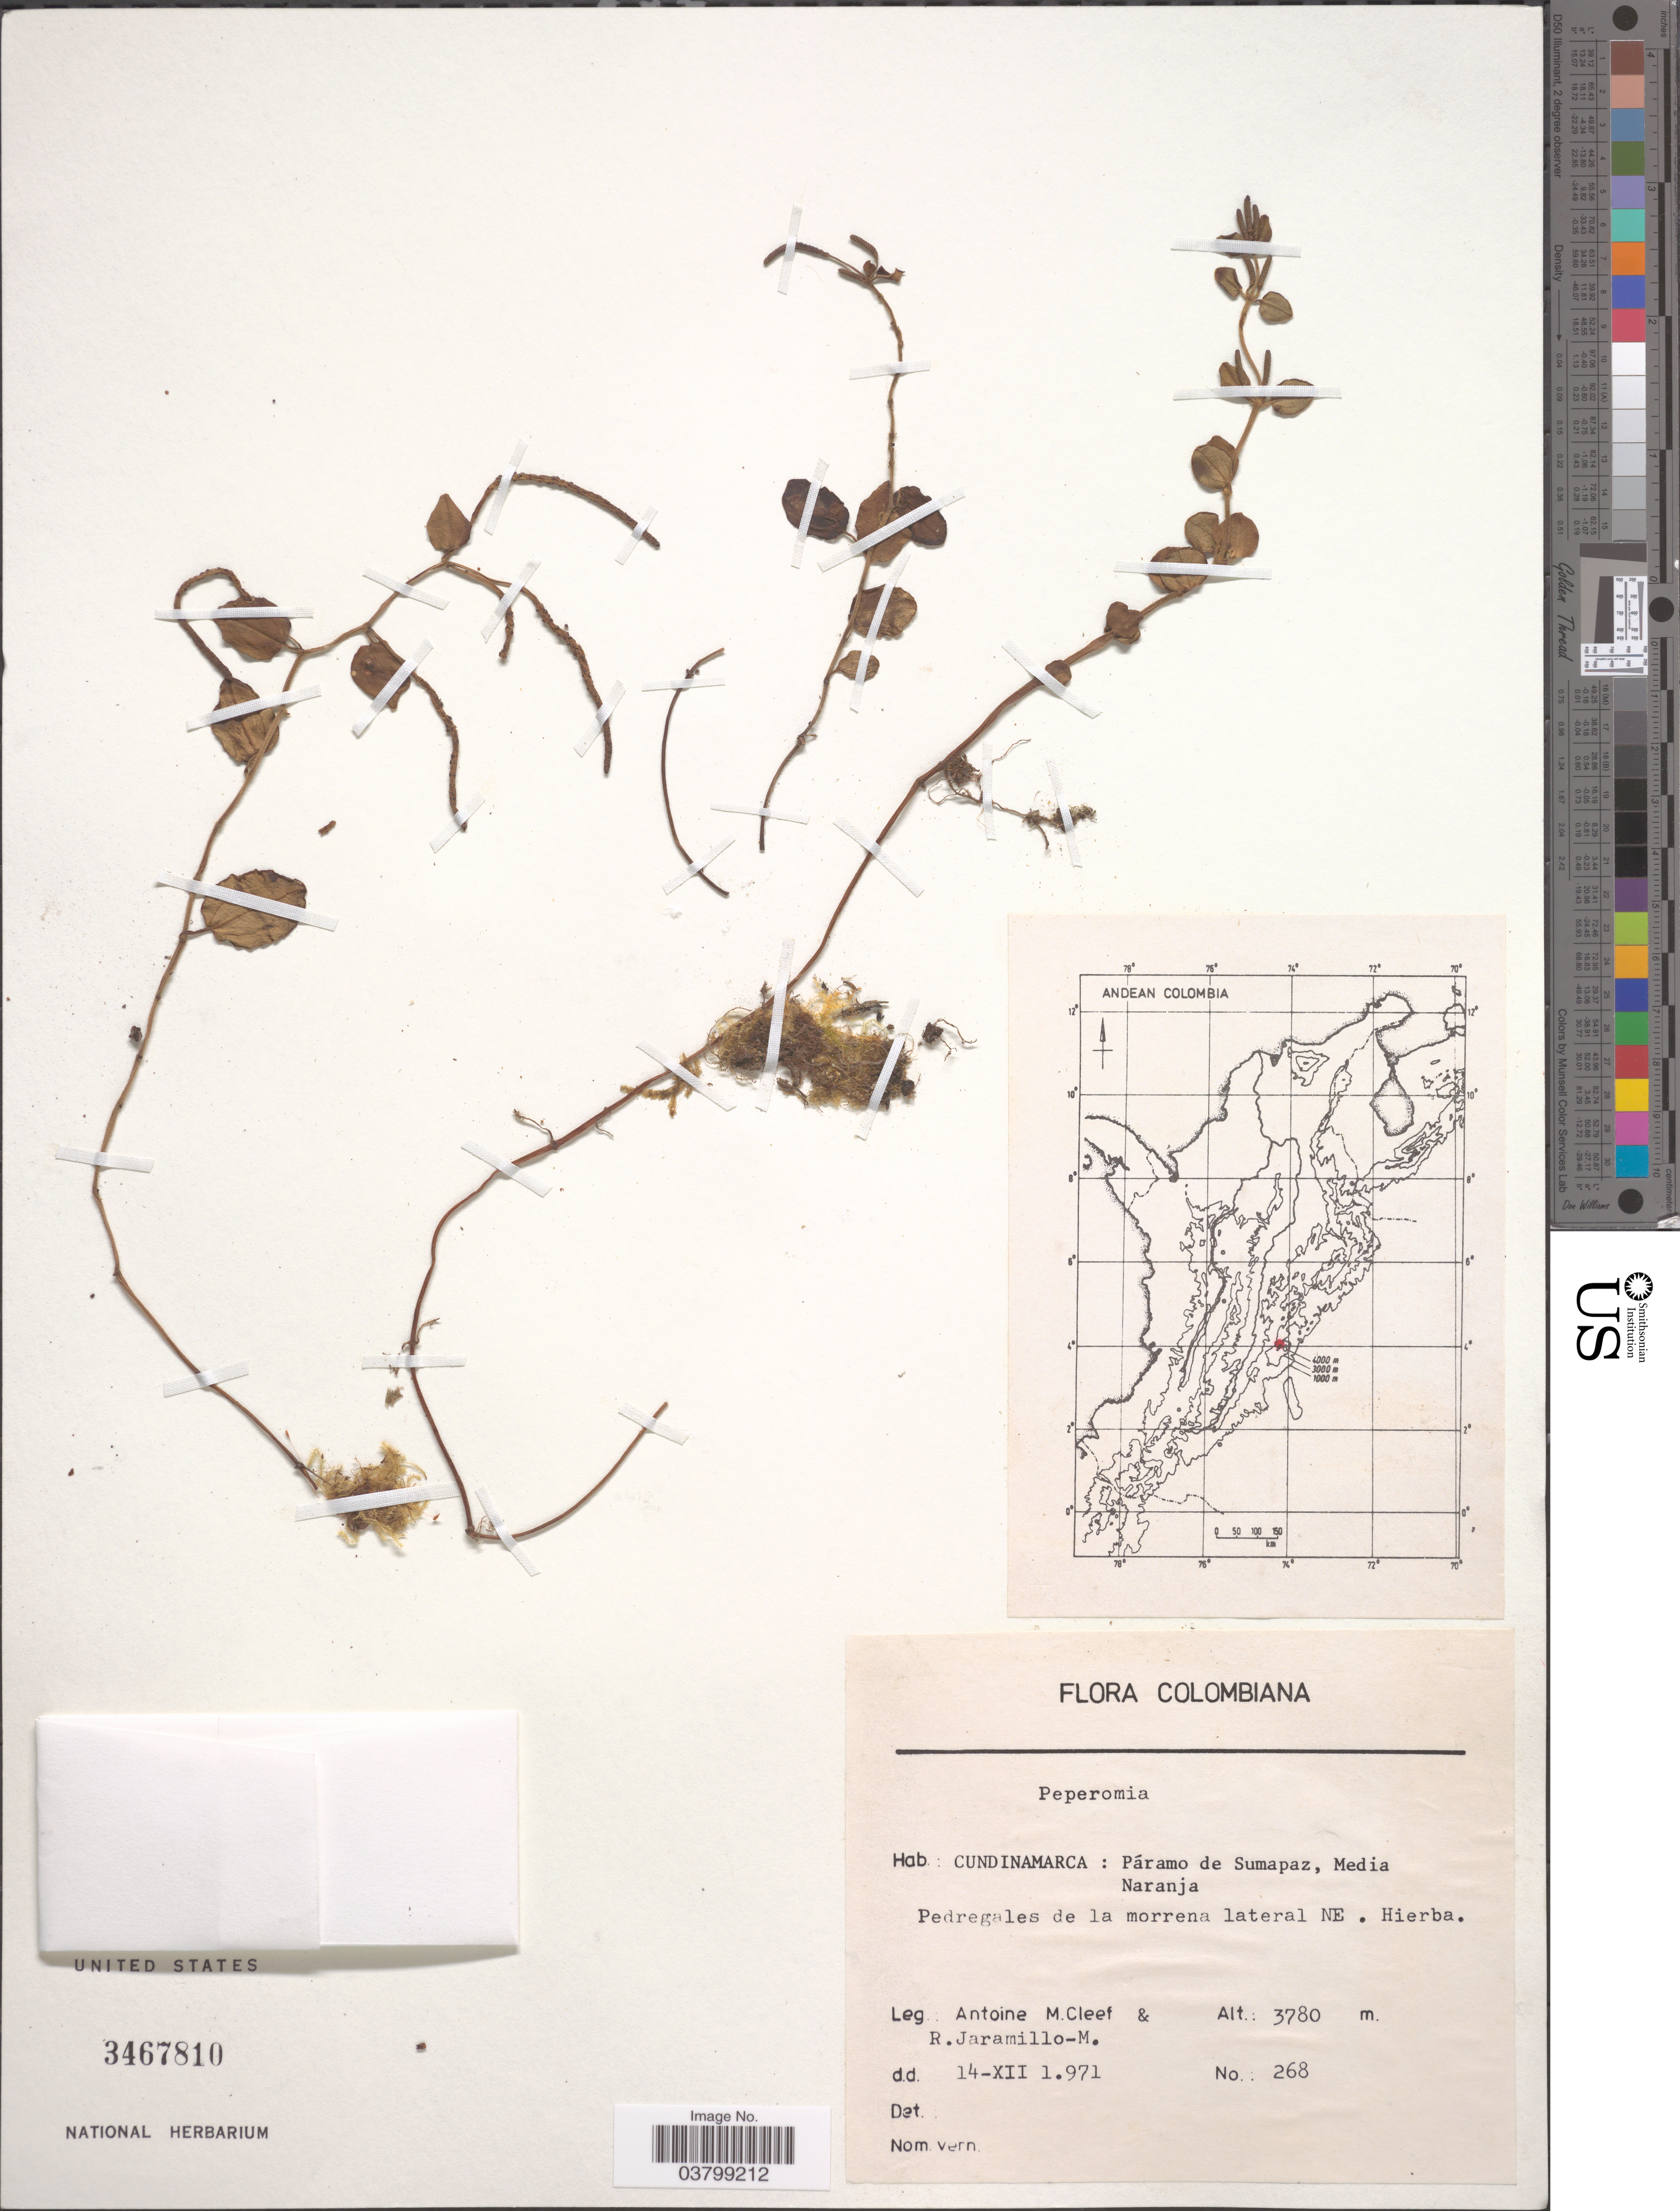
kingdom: Plantae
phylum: Tracheophyta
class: Magnoliopsida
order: Piperales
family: Piperaceae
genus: Peperomia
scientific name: Peperomia sp.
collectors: A. M. Cleef & R. Jaramillo M.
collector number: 268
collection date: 1971-12-14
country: Colombia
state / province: Cundinamarca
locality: Páramo de Sumapaz, Media Naranja. Pedregales de la morrena lateral NE.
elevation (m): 3780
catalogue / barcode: US 3467810